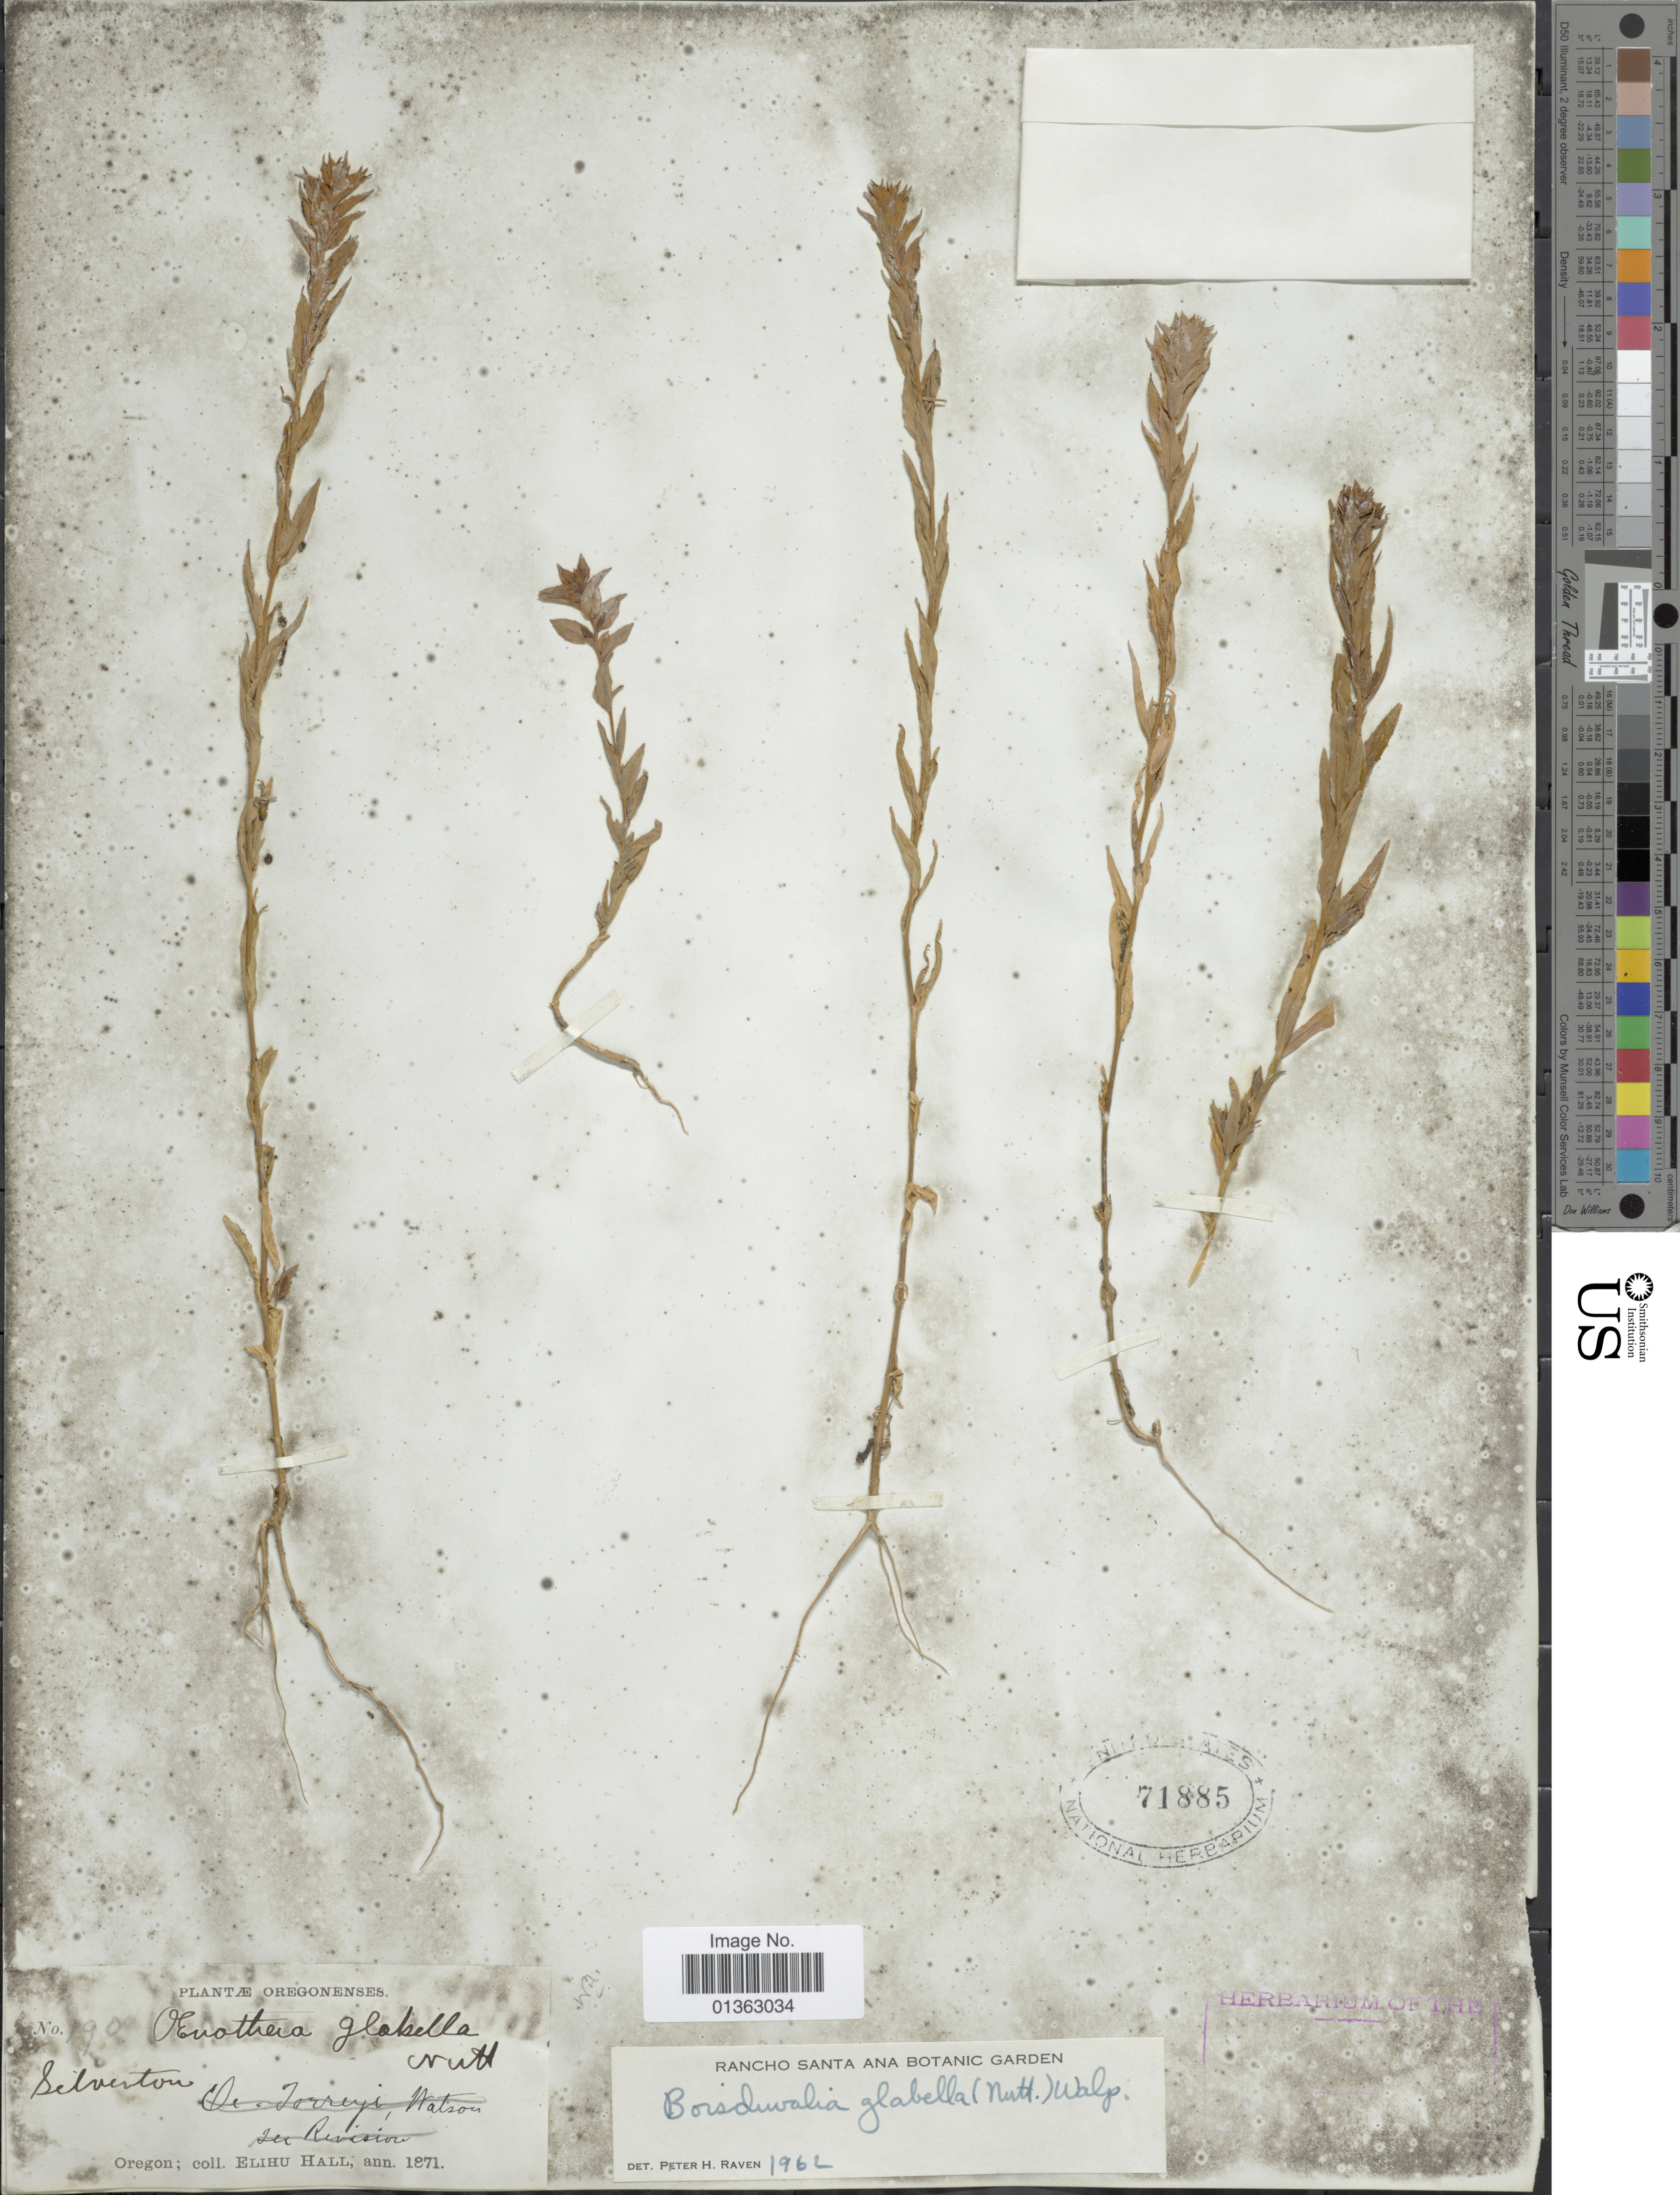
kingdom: Plantae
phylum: Tracheophyta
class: Magnoliopsida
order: Myrtales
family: Onagraceae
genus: Epilobium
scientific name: Epilobium campestre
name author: (Jeps.) Hoch & W.L. Wagner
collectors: E. Hall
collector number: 190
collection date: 1871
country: United States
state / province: Oregon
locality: Silverton.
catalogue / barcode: US 71885